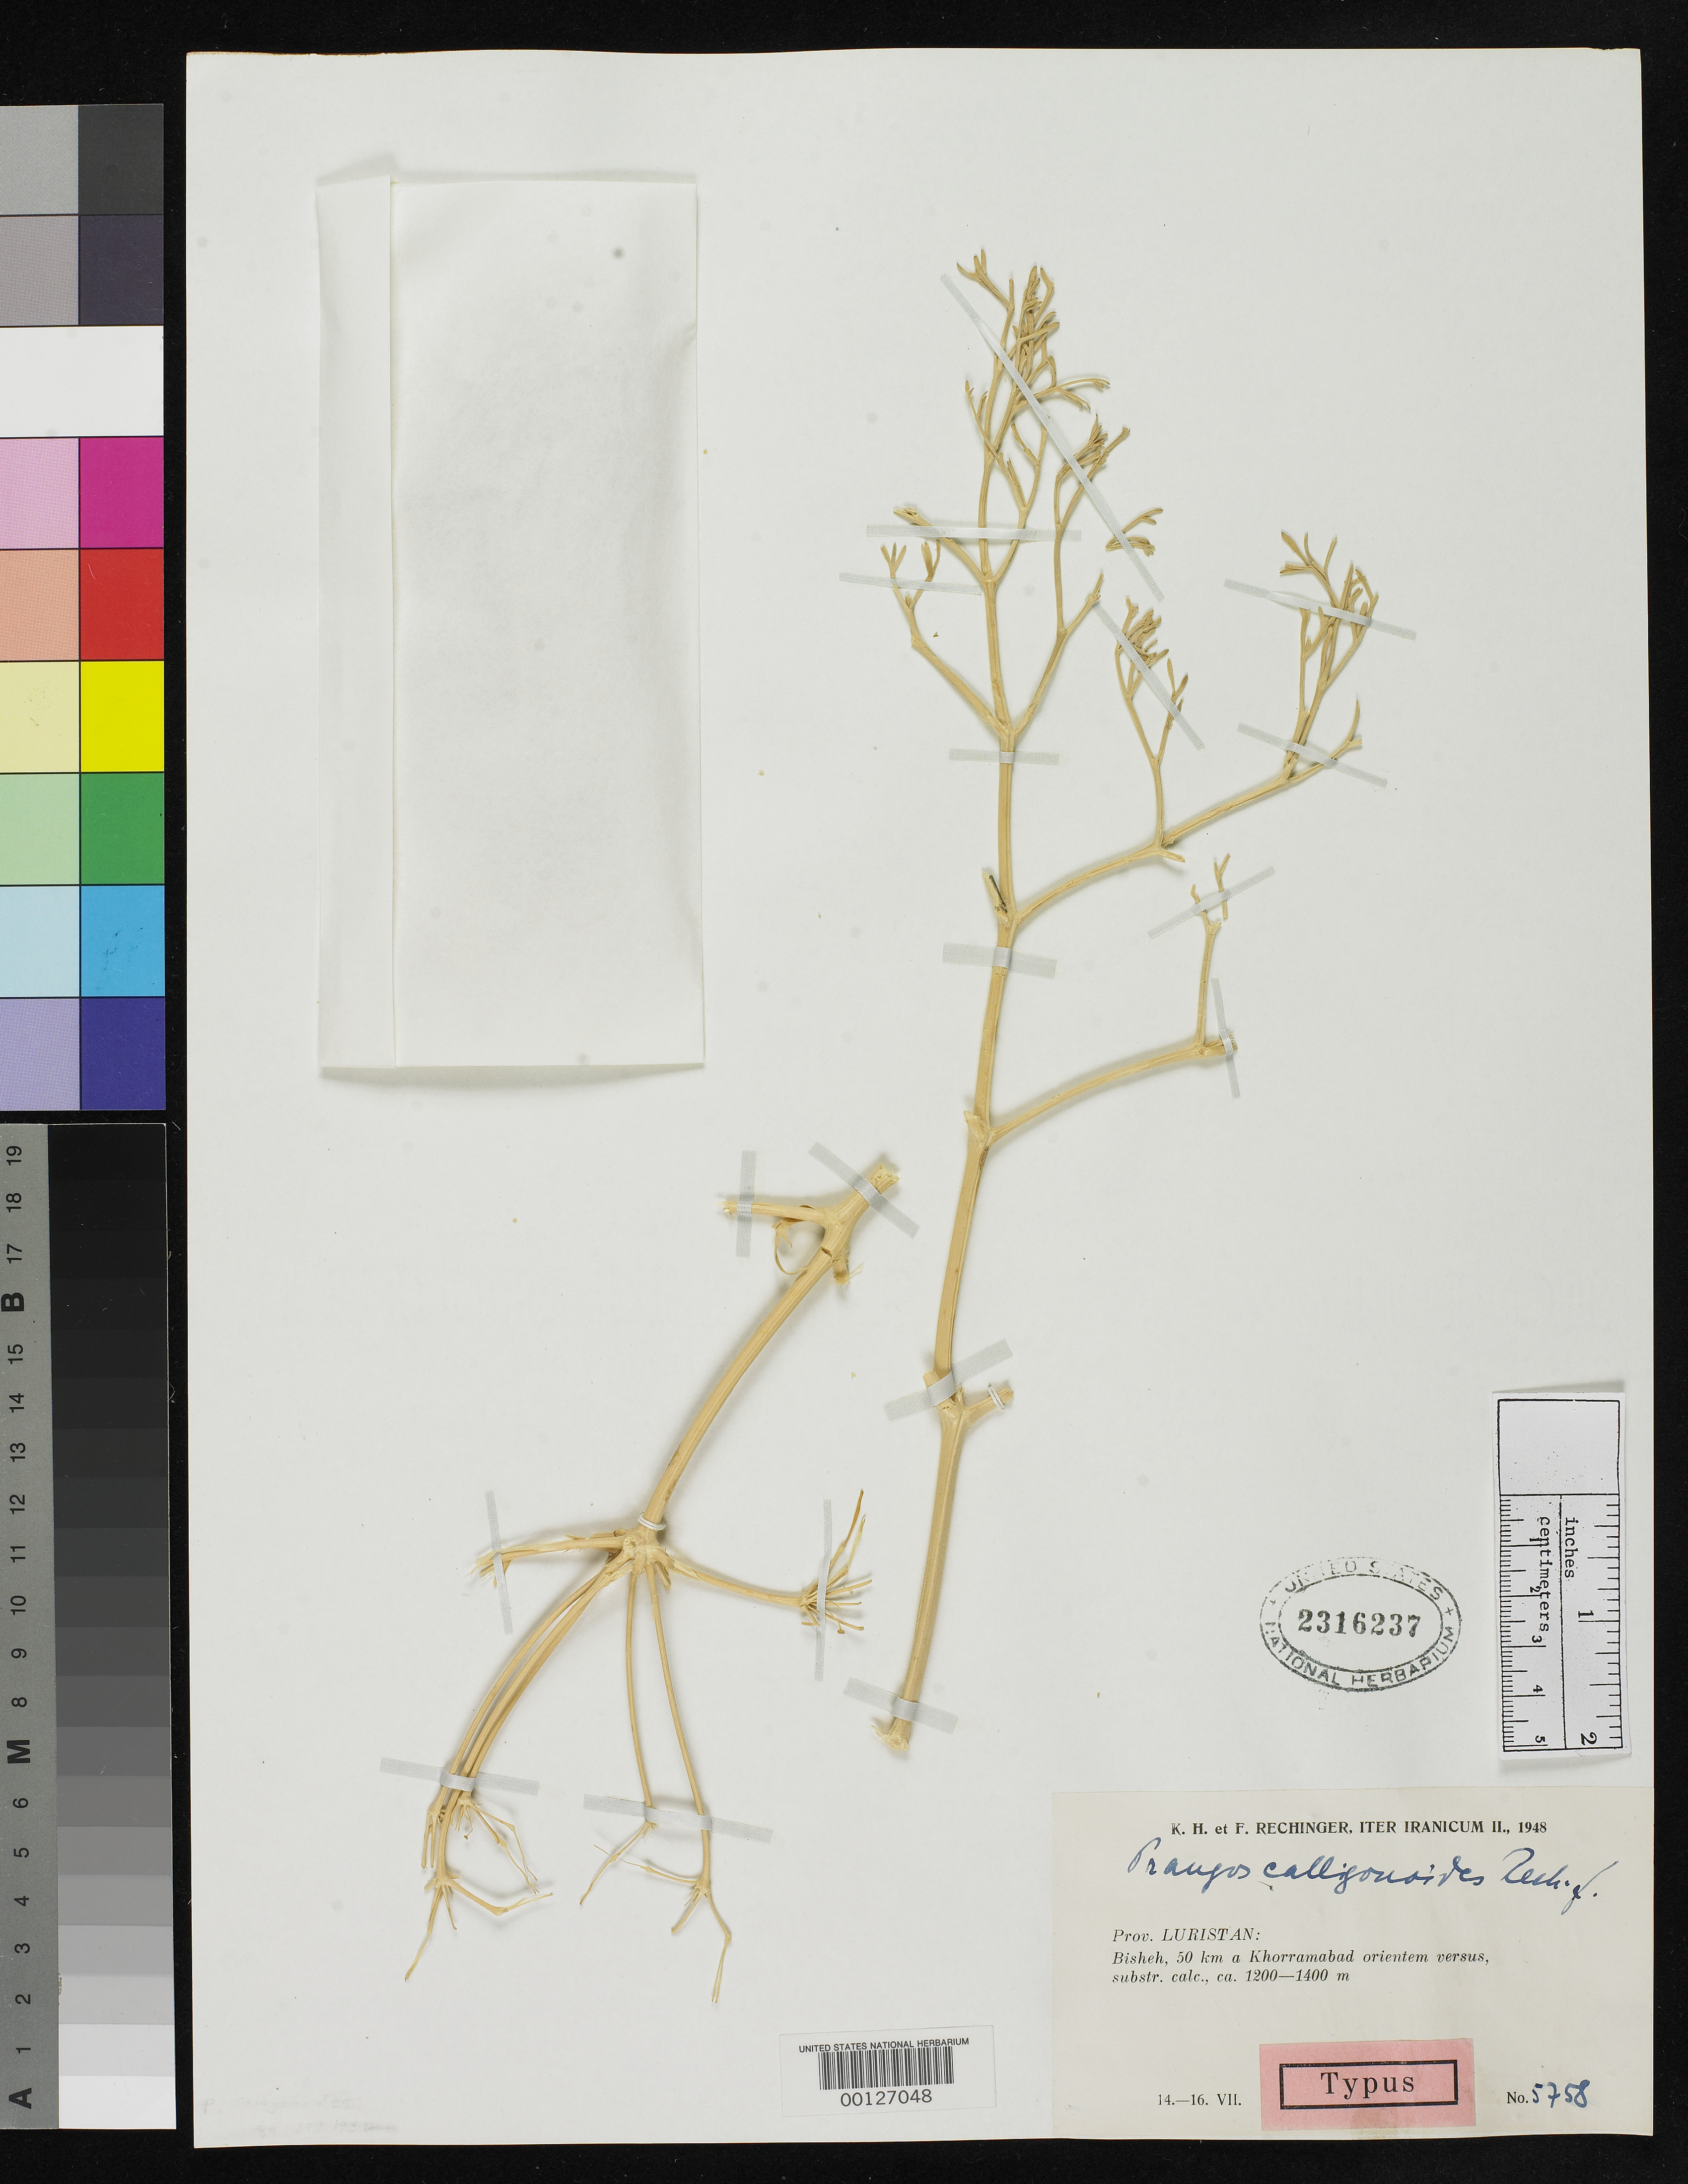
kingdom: Plantae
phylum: Tracheophyta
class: Magnoliopsida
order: Apiales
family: Apiaceae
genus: Pycnocycla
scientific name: Pycnocycla acanthorhipsis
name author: Rech. f.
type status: Isotype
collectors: K. H. Rechinger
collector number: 4038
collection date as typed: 17 May 1948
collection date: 1948-05-17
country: Iran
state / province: Sistan and Baluchistan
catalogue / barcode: US 2316237